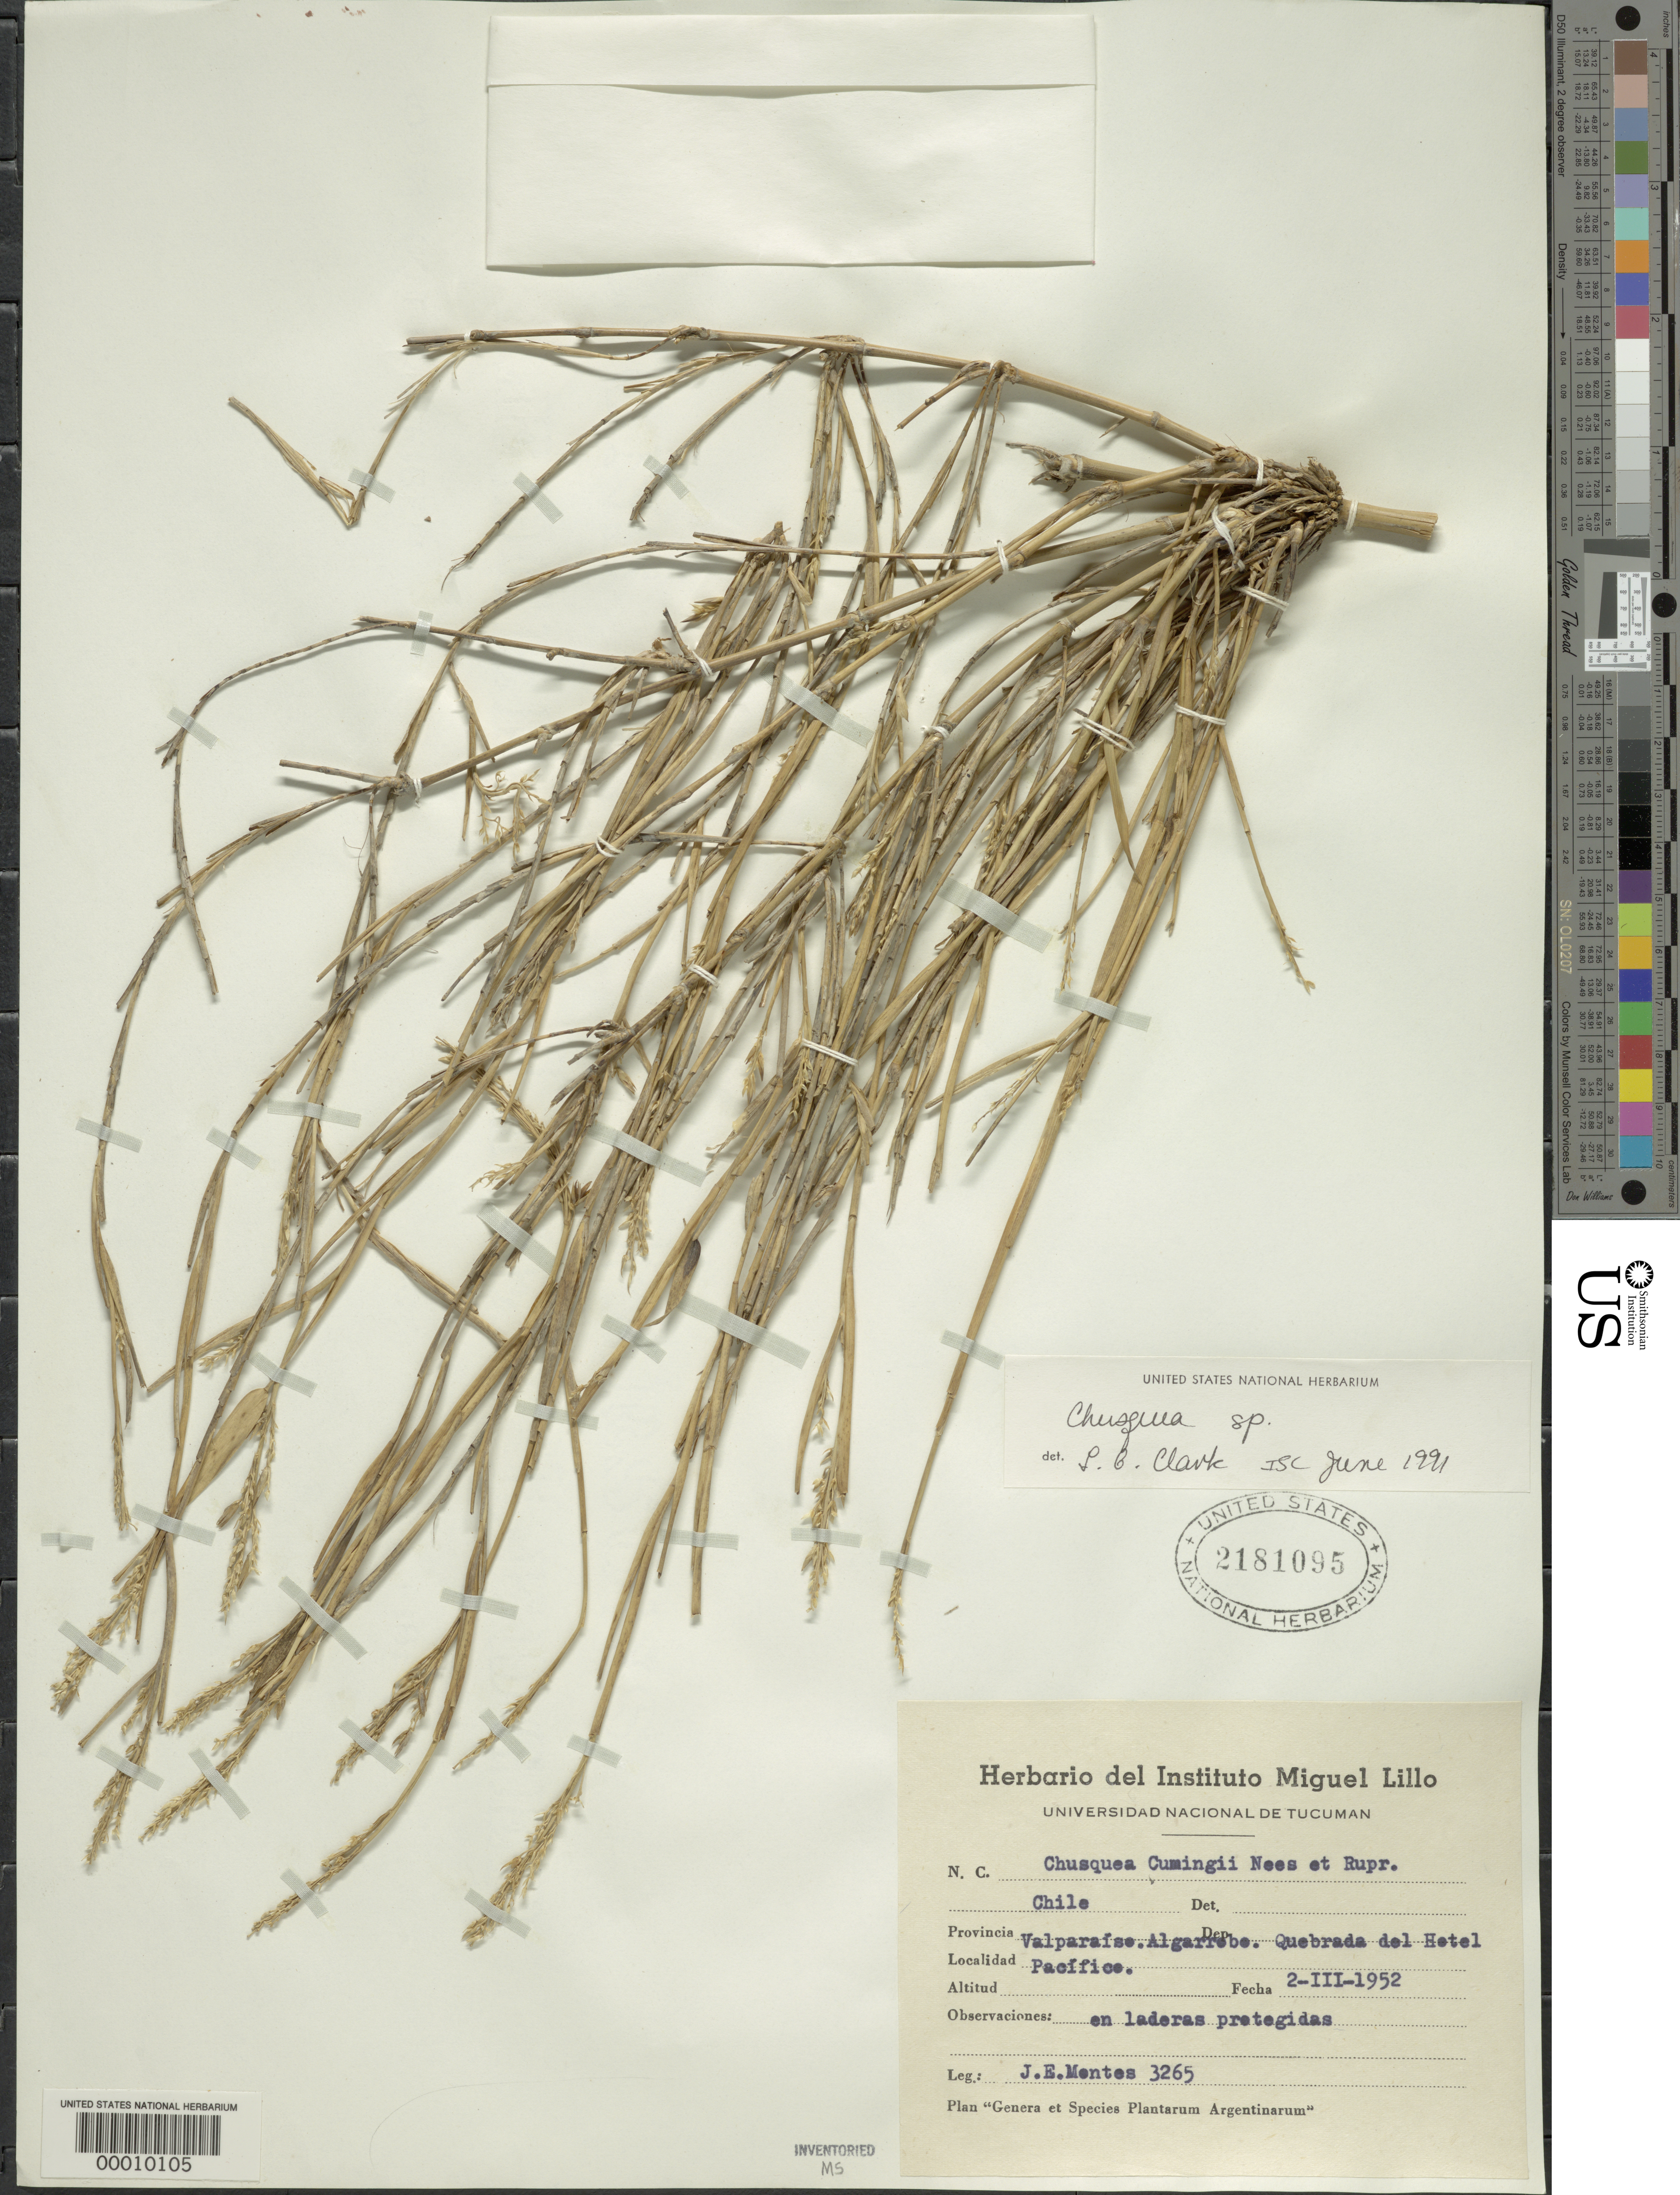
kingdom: Plantae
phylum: Tracheophyta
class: Liliopsida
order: Poales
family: Poaceae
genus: Chusquea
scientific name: Chusquea cumingii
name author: Nees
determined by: Guerreiro, C.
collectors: J. E. Montes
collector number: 3265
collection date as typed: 02 Mar 1952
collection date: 1952-03-02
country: Chile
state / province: Valparaíso (V)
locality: Algarrebe; quebrada del hotel pacifico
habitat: En laderas pretegidas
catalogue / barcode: US 2181095